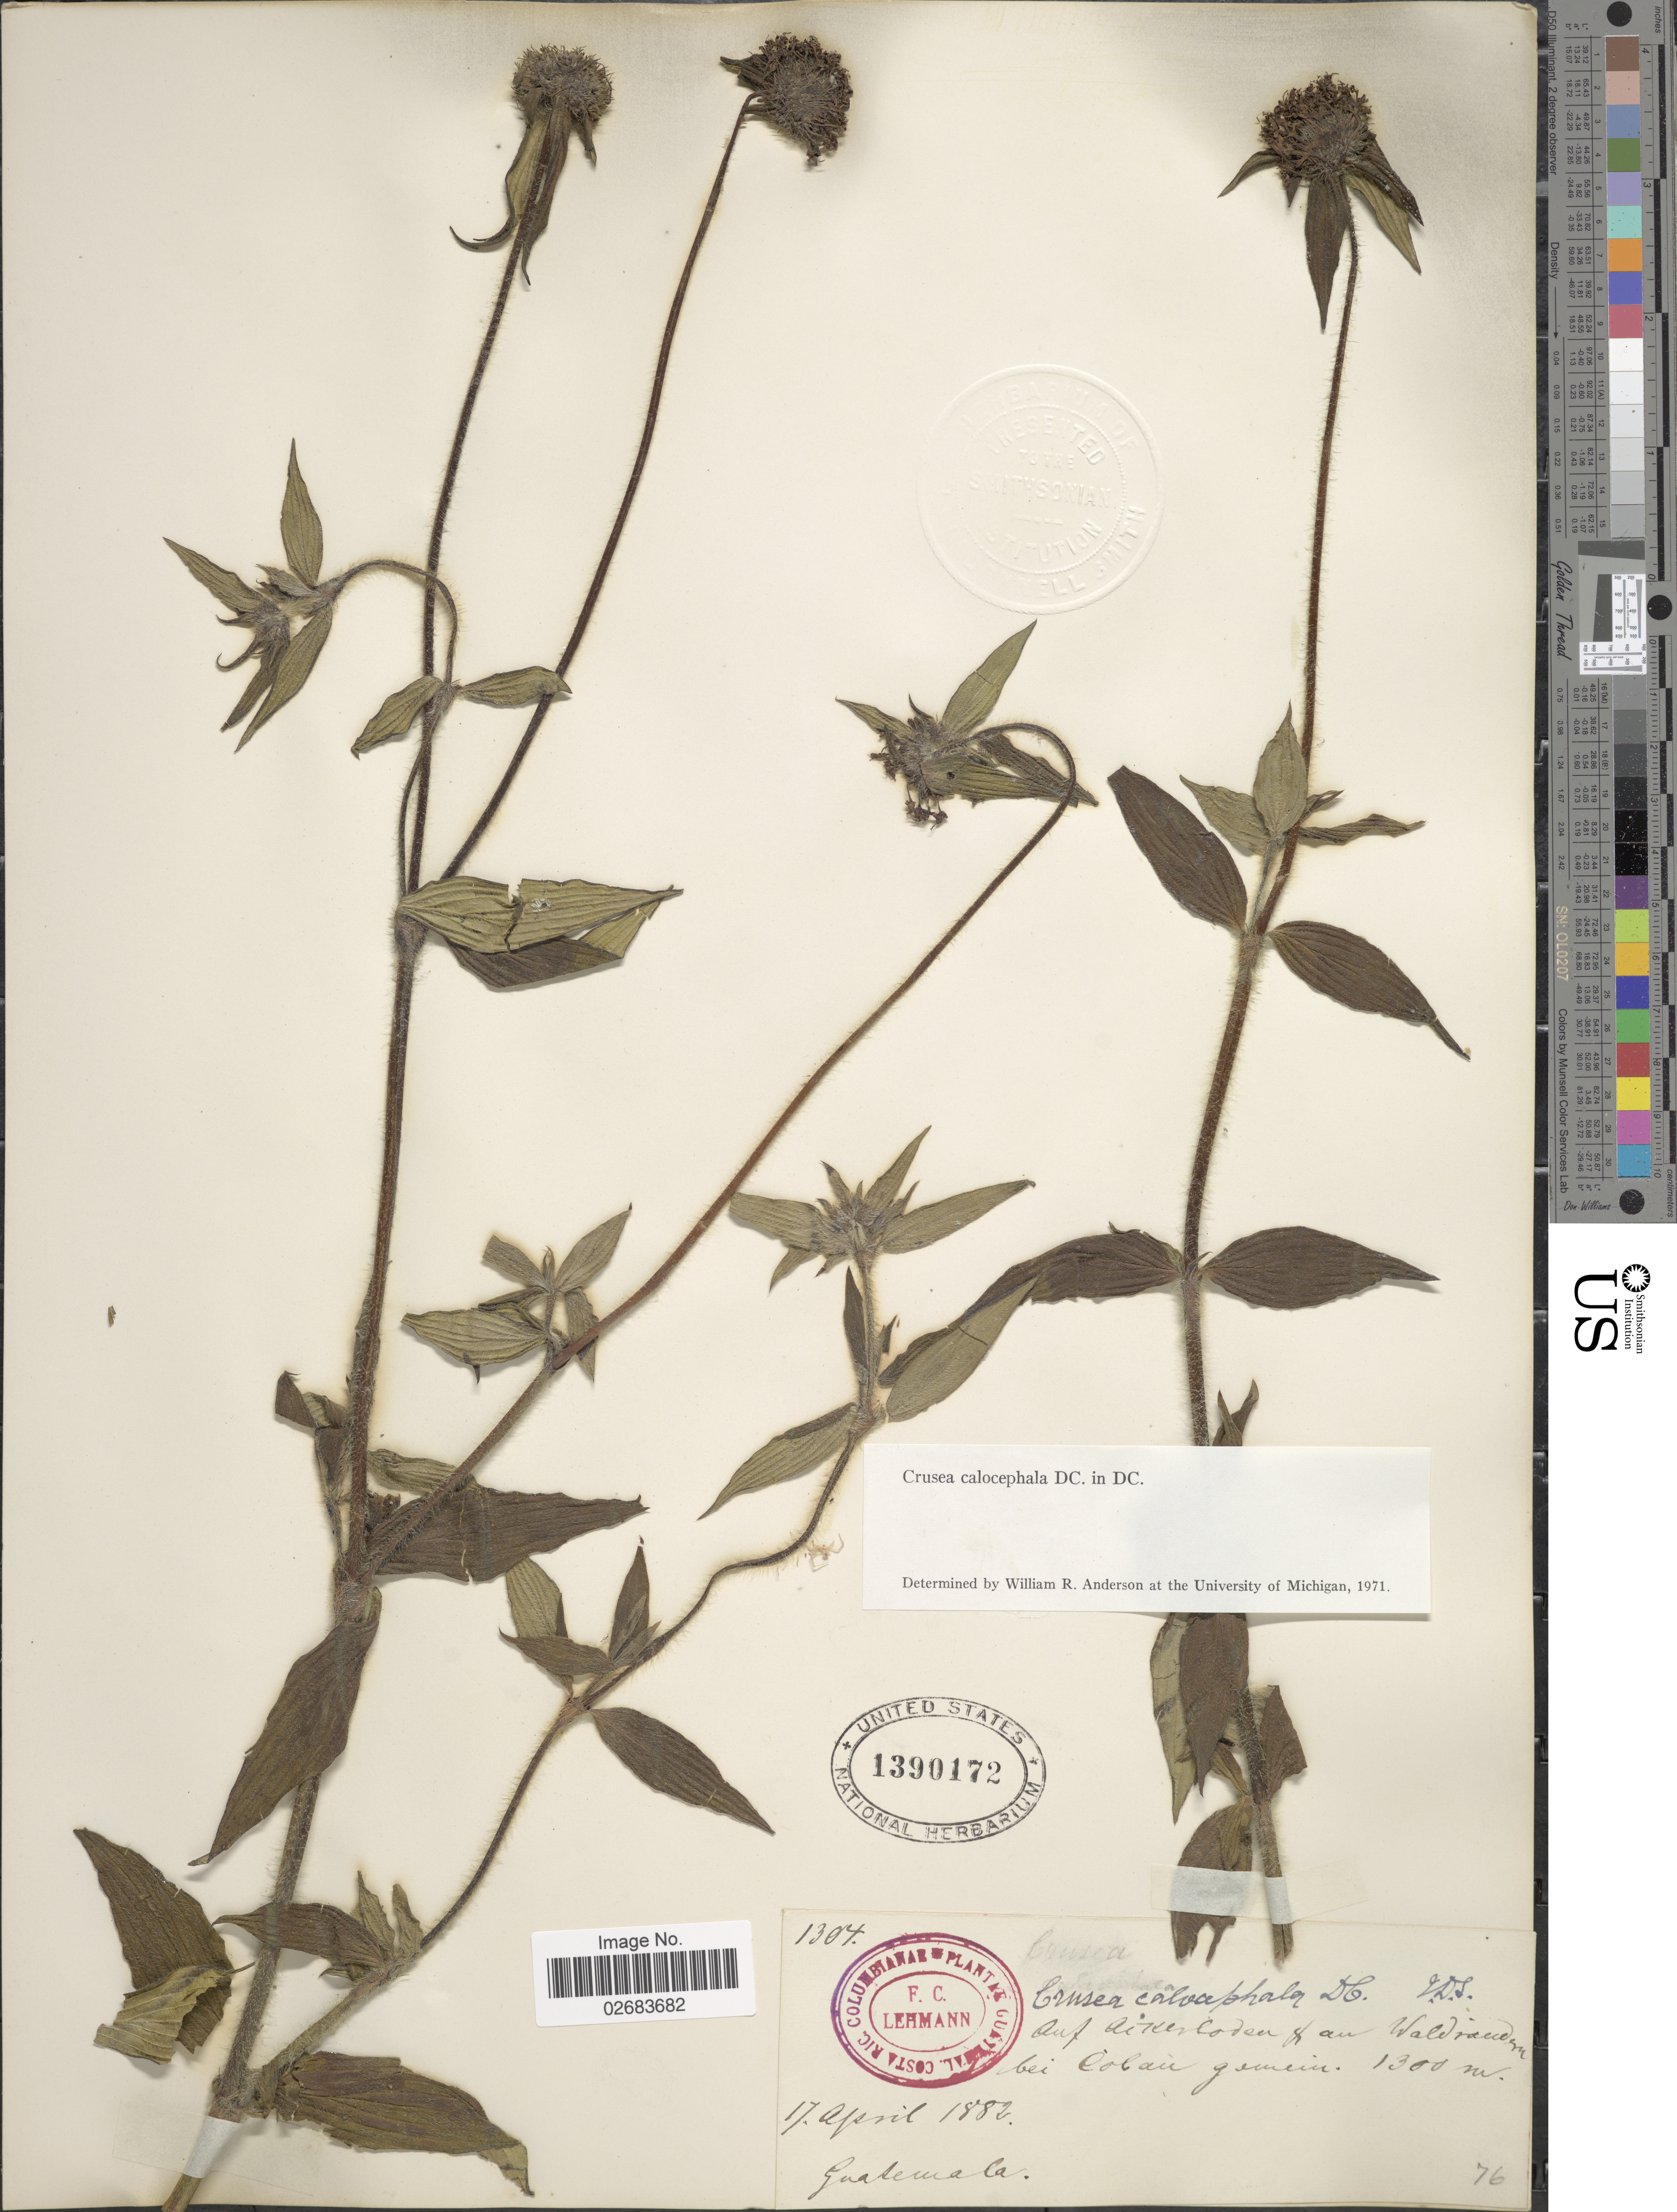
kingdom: Plantae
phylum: Tracheophyta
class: Magnoliopsida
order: Gentianales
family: Rubiaceae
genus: Crusea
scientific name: Crusea calocephala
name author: DC.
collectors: F. C. Lehmann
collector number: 1304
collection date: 1882-04-17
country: Guatemala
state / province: Alta Verapaz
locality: bei Coban [illegible text]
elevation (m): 1300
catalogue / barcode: US 1390172